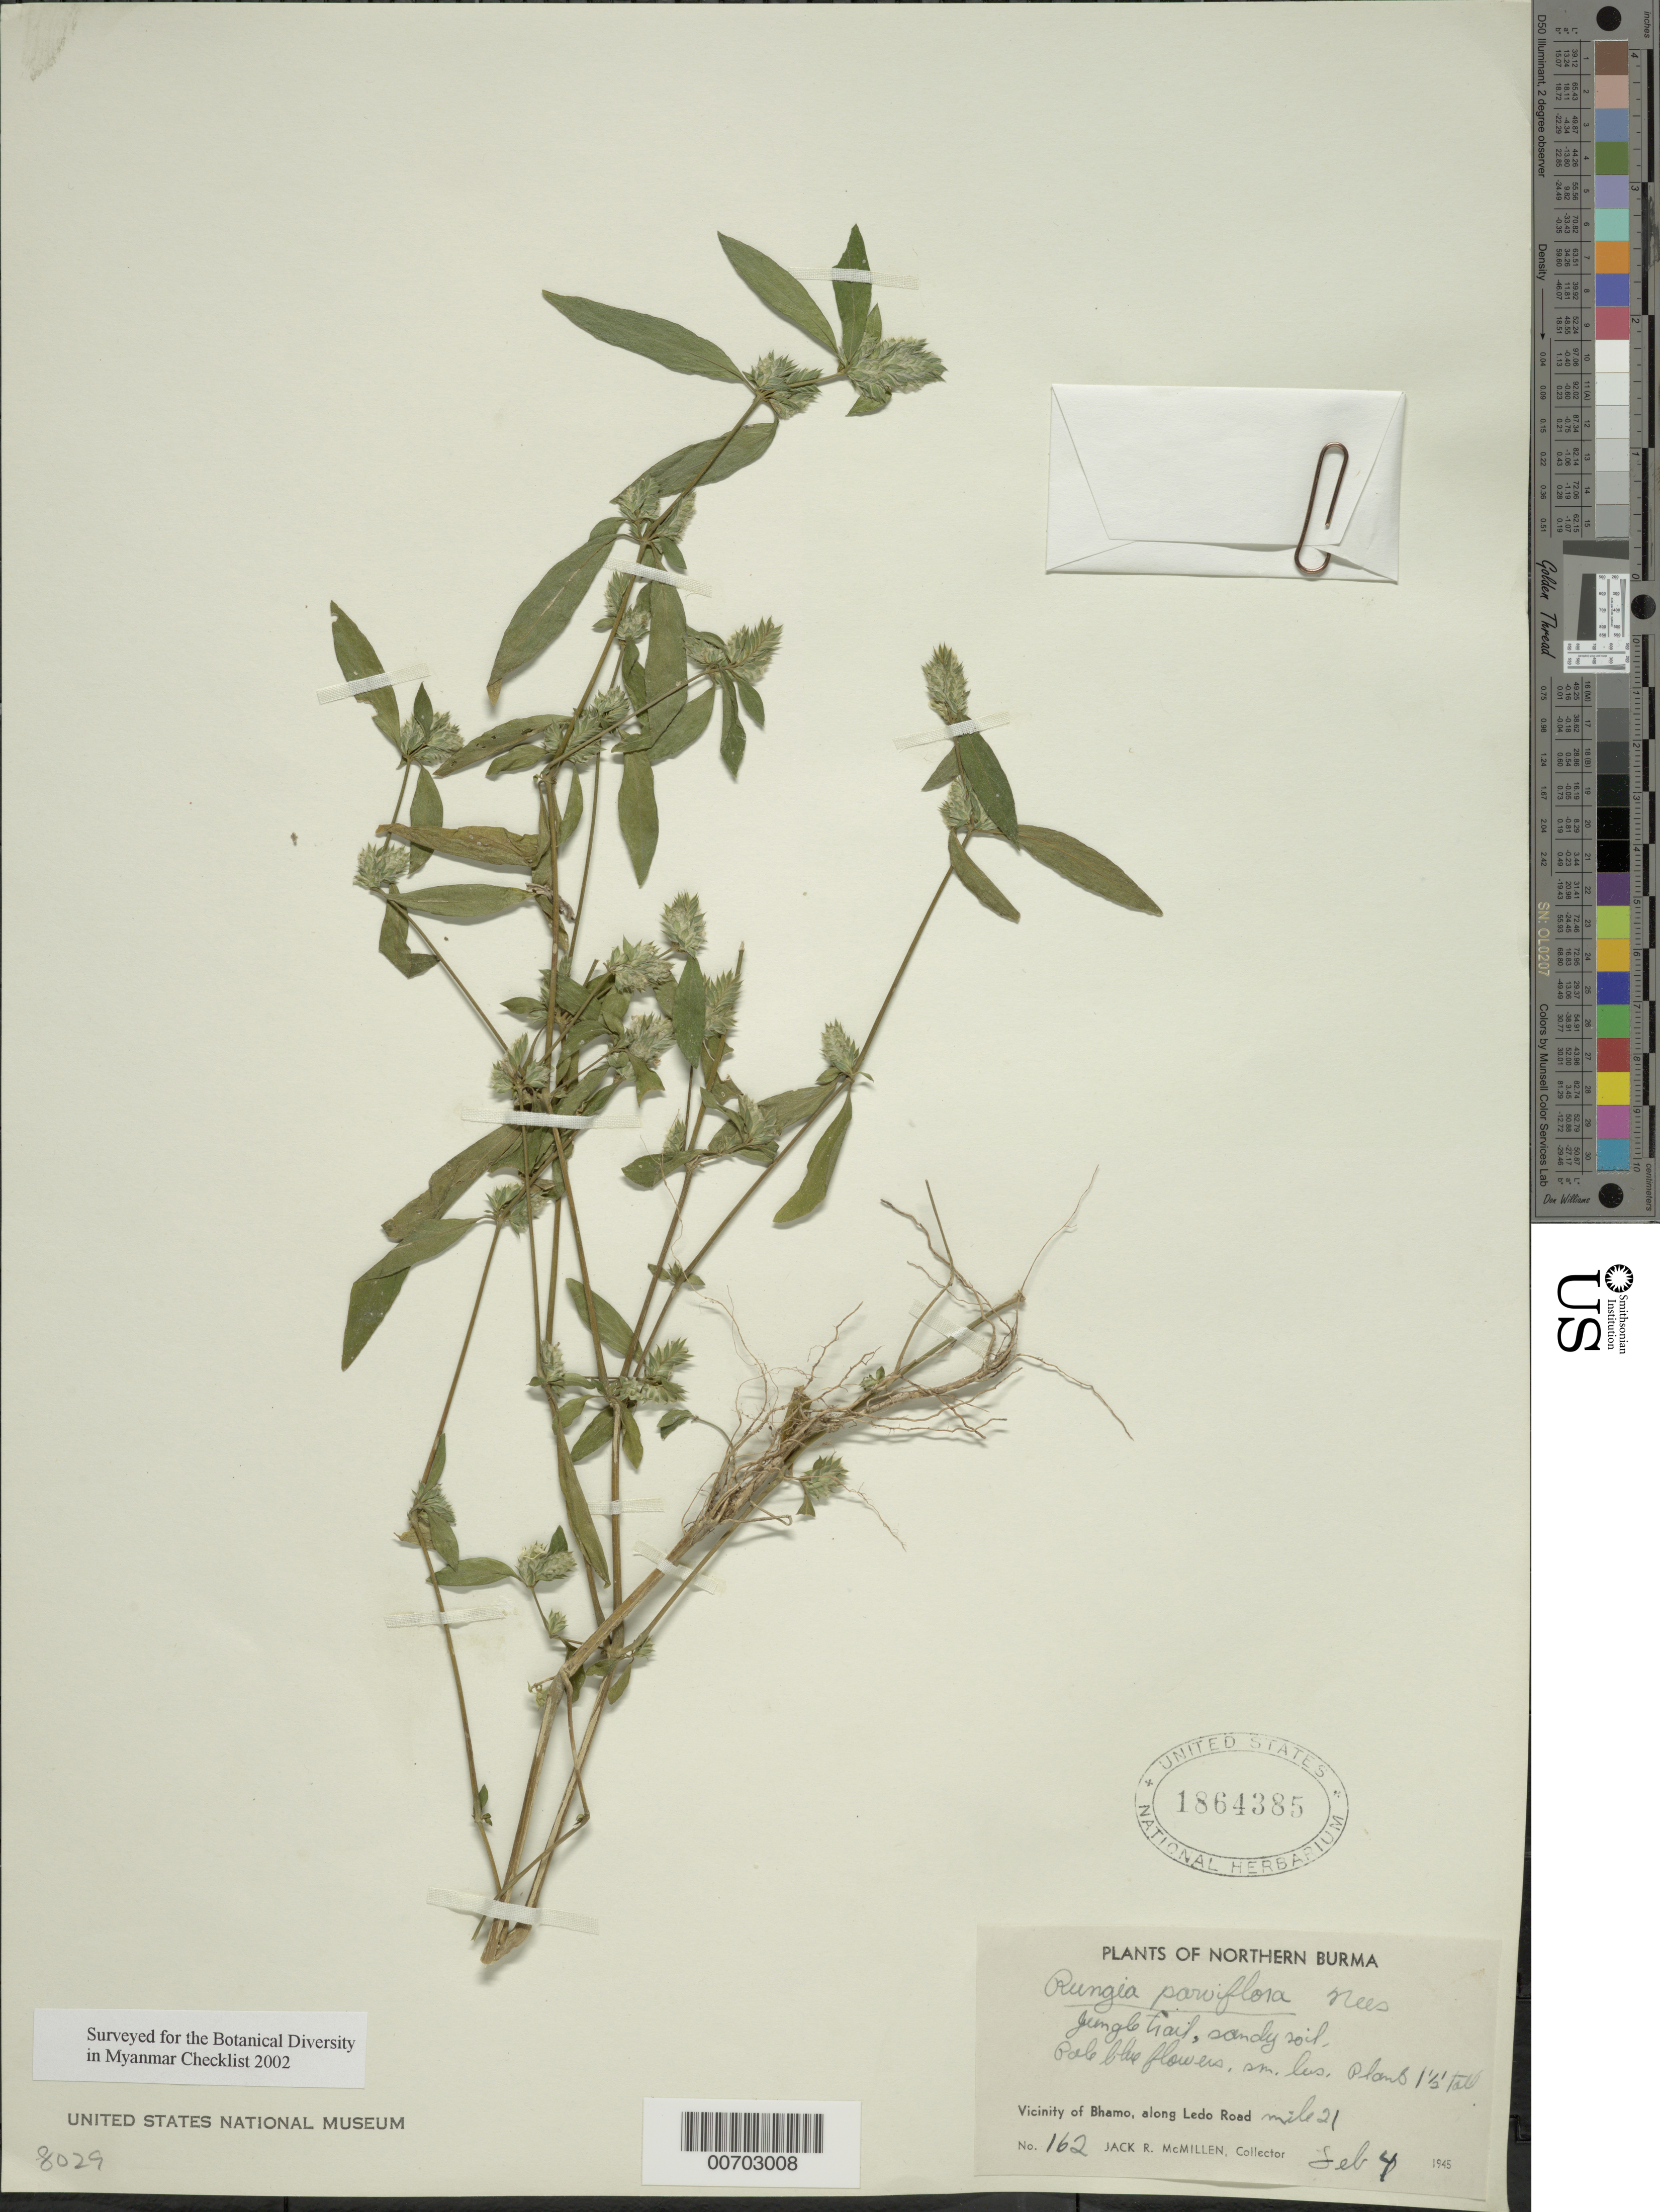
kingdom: Plantae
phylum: Tracheophyta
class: Magnoliopsida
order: Lamiales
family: Acanthaceae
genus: Rungia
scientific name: Rungia parviflora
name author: Nees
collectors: J. McMillen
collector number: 162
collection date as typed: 04 Feb 1945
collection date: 1945-02-04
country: Myanmar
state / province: Kachin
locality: Bhamo, along Ledo Road, milepost 21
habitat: Jungle trail, sandy soil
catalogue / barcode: US 1864385